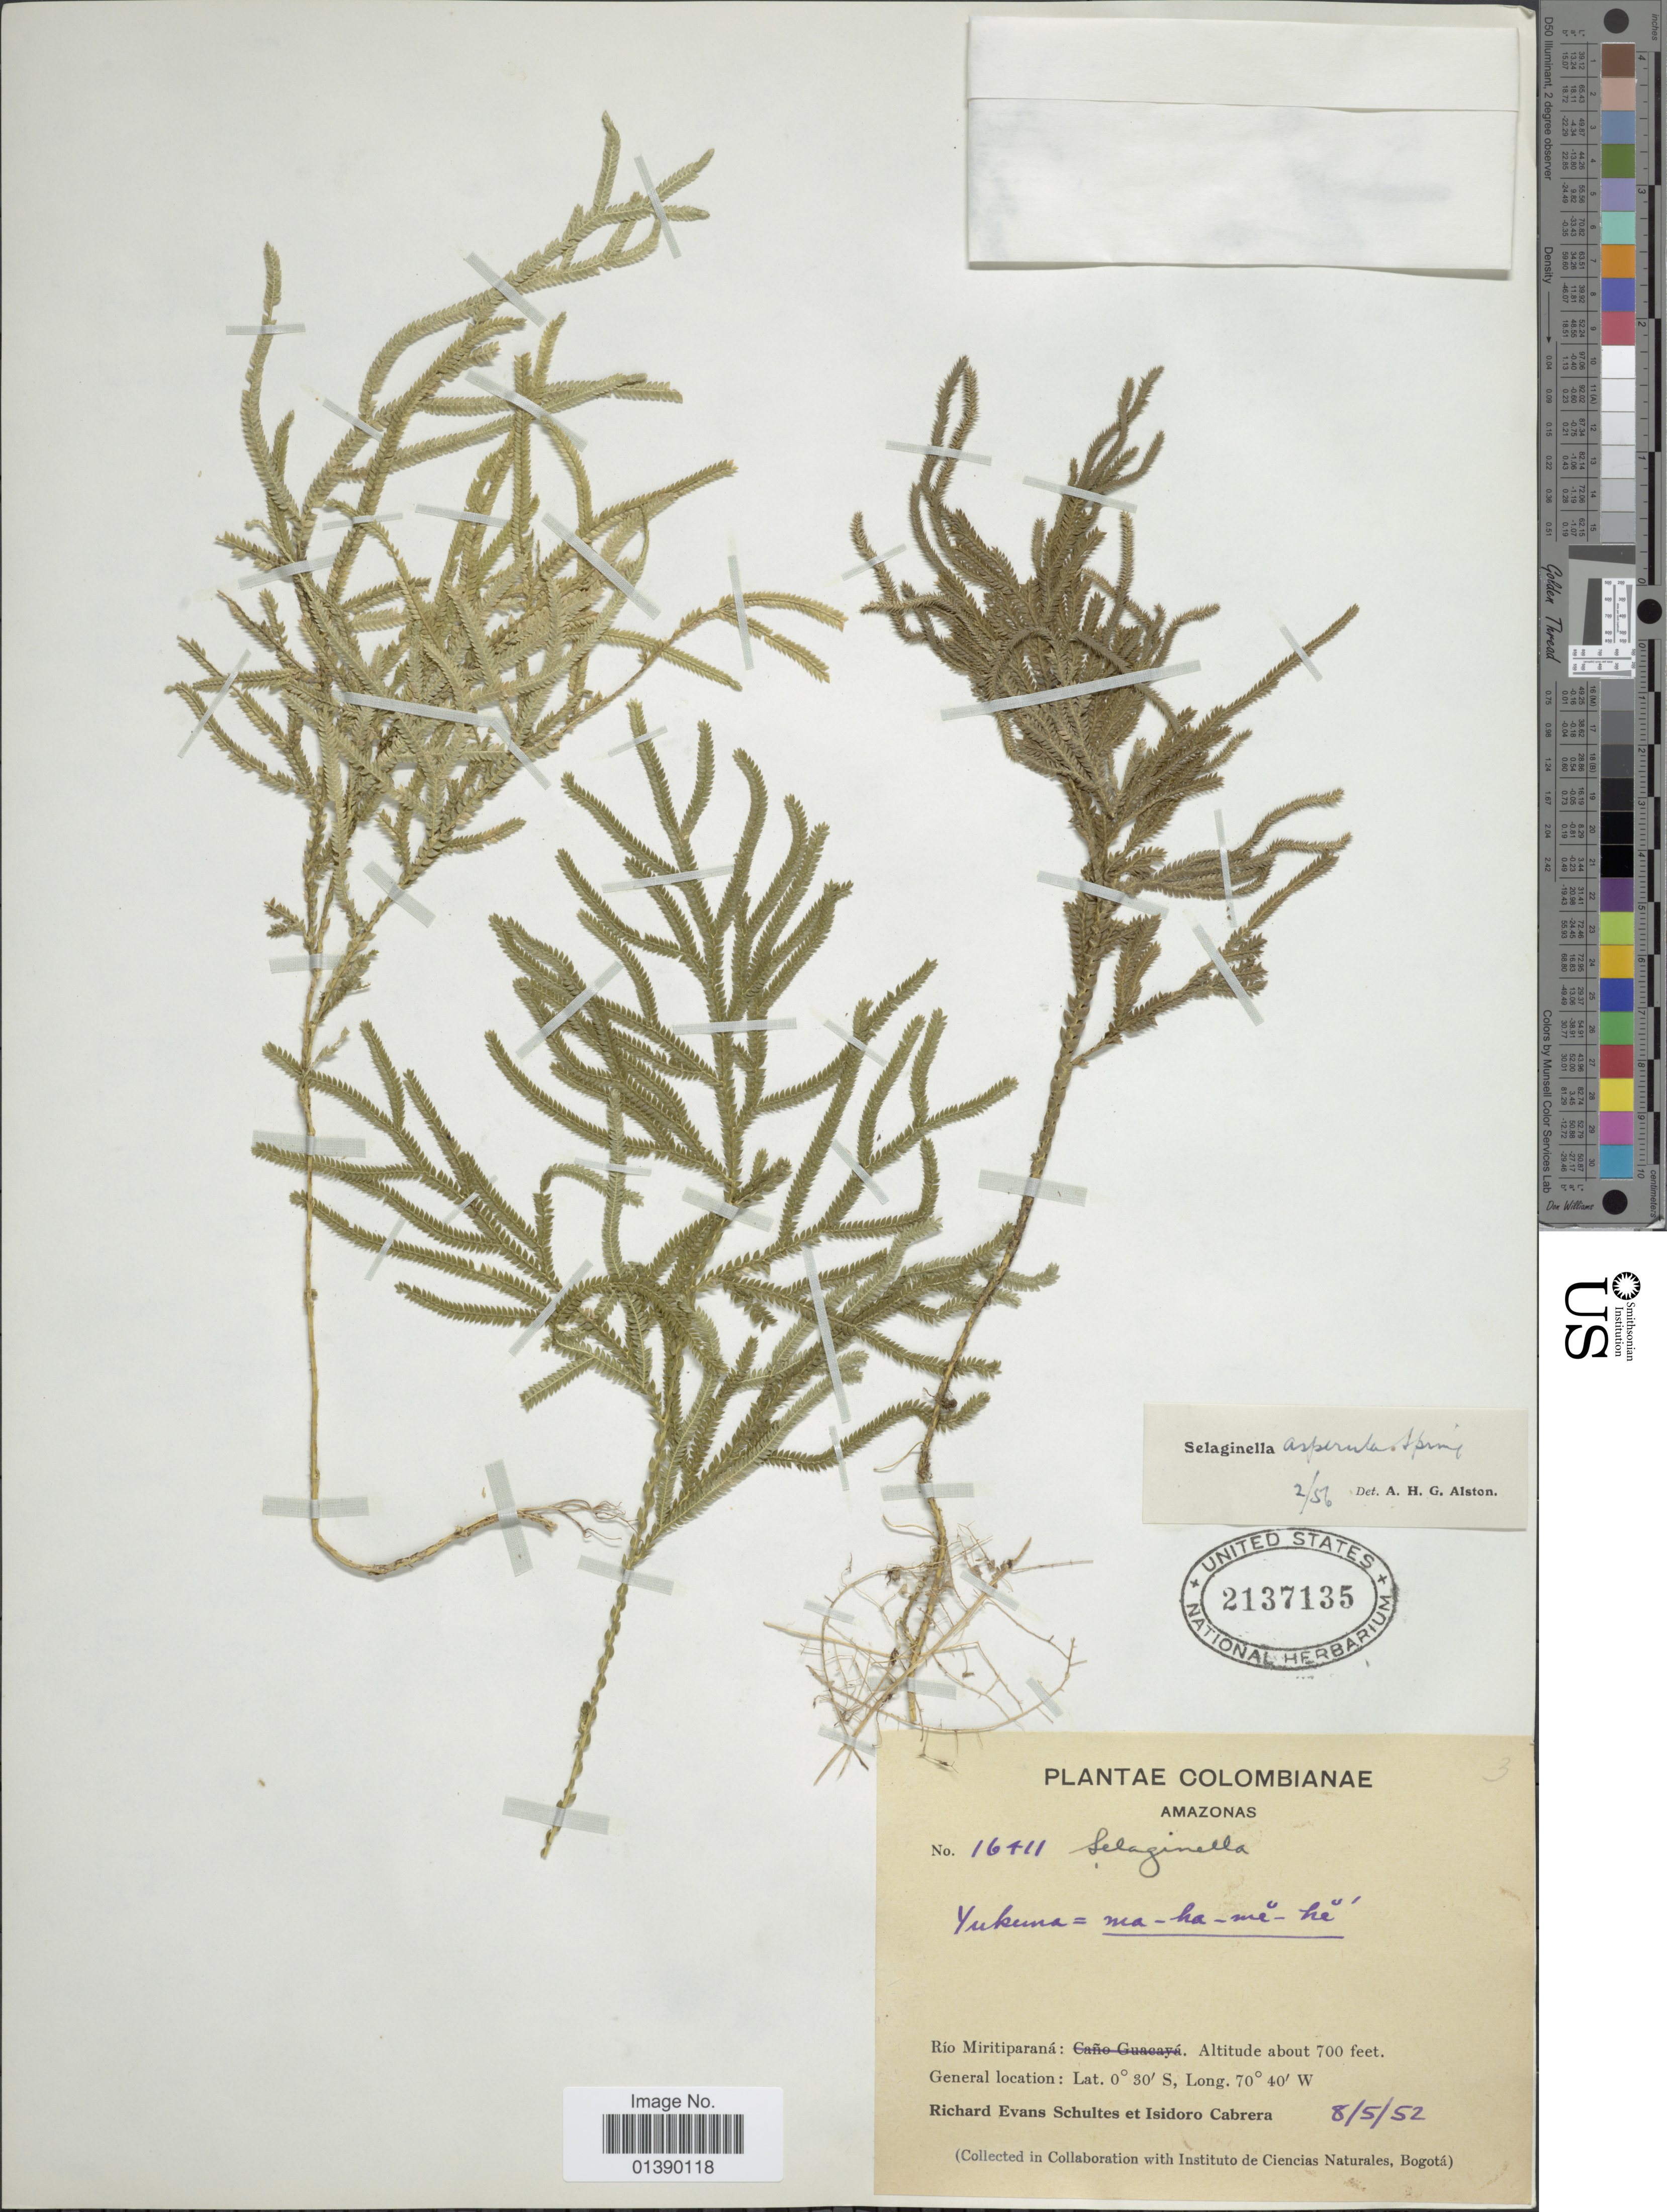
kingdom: Plantae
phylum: Tracheophyta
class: Lycopodiopsida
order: Selaginellales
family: Selaginellaceae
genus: Selaginella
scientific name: Selaginella asperula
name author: Spring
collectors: R. E. Schultes & I. Cabrera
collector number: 16411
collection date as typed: Transcribed d/m/y: 8/5/52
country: Colombia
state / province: Amazonas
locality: Río Miritiparaná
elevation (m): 213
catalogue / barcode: US 2137135